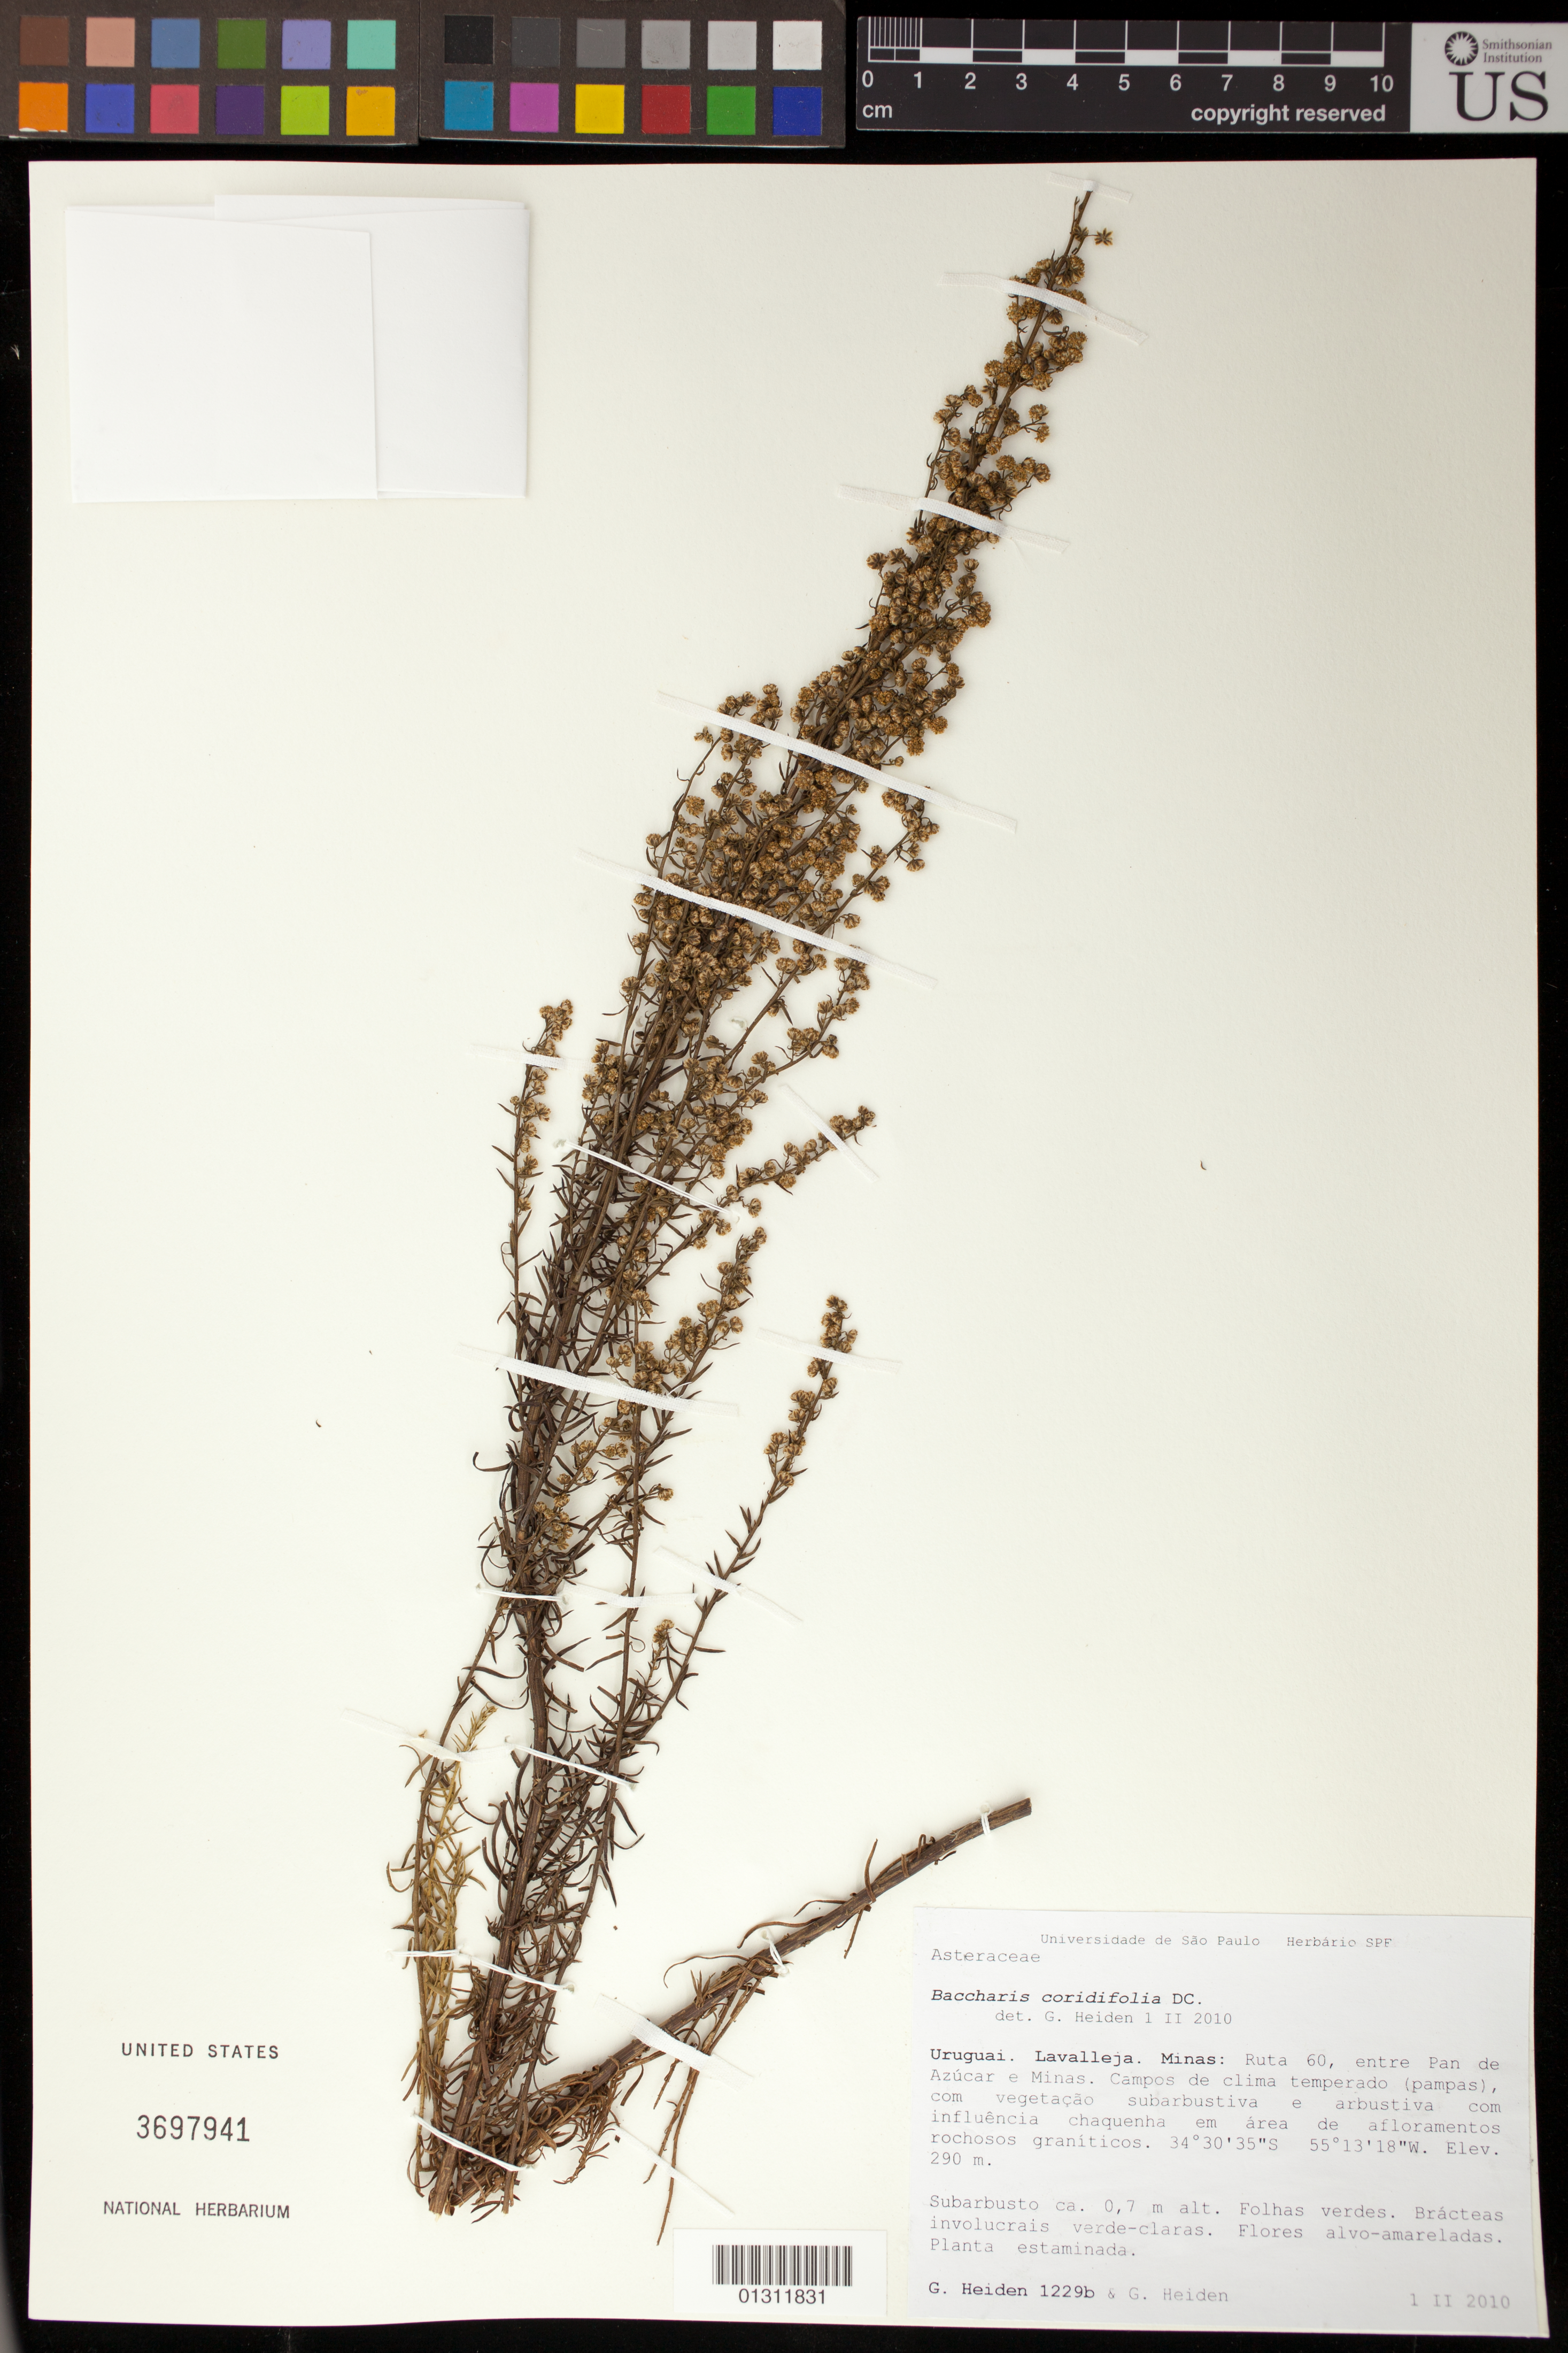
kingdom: Plantae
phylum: Tracheophyta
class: Magnoliopsida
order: Asterales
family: Asteraceae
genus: Baccharis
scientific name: Baccharis coridifolia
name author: DC.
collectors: G. Heiden & G. Heiden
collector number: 1229 b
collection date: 2010-02-01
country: Uruguay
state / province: Lavalleja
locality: Uruguai. Lavalleja. Minas: Ruta 60, entre Pan de Azöcar e Minas. Campos de clima temperado (pampas).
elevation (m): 290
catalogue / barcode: US 3697941